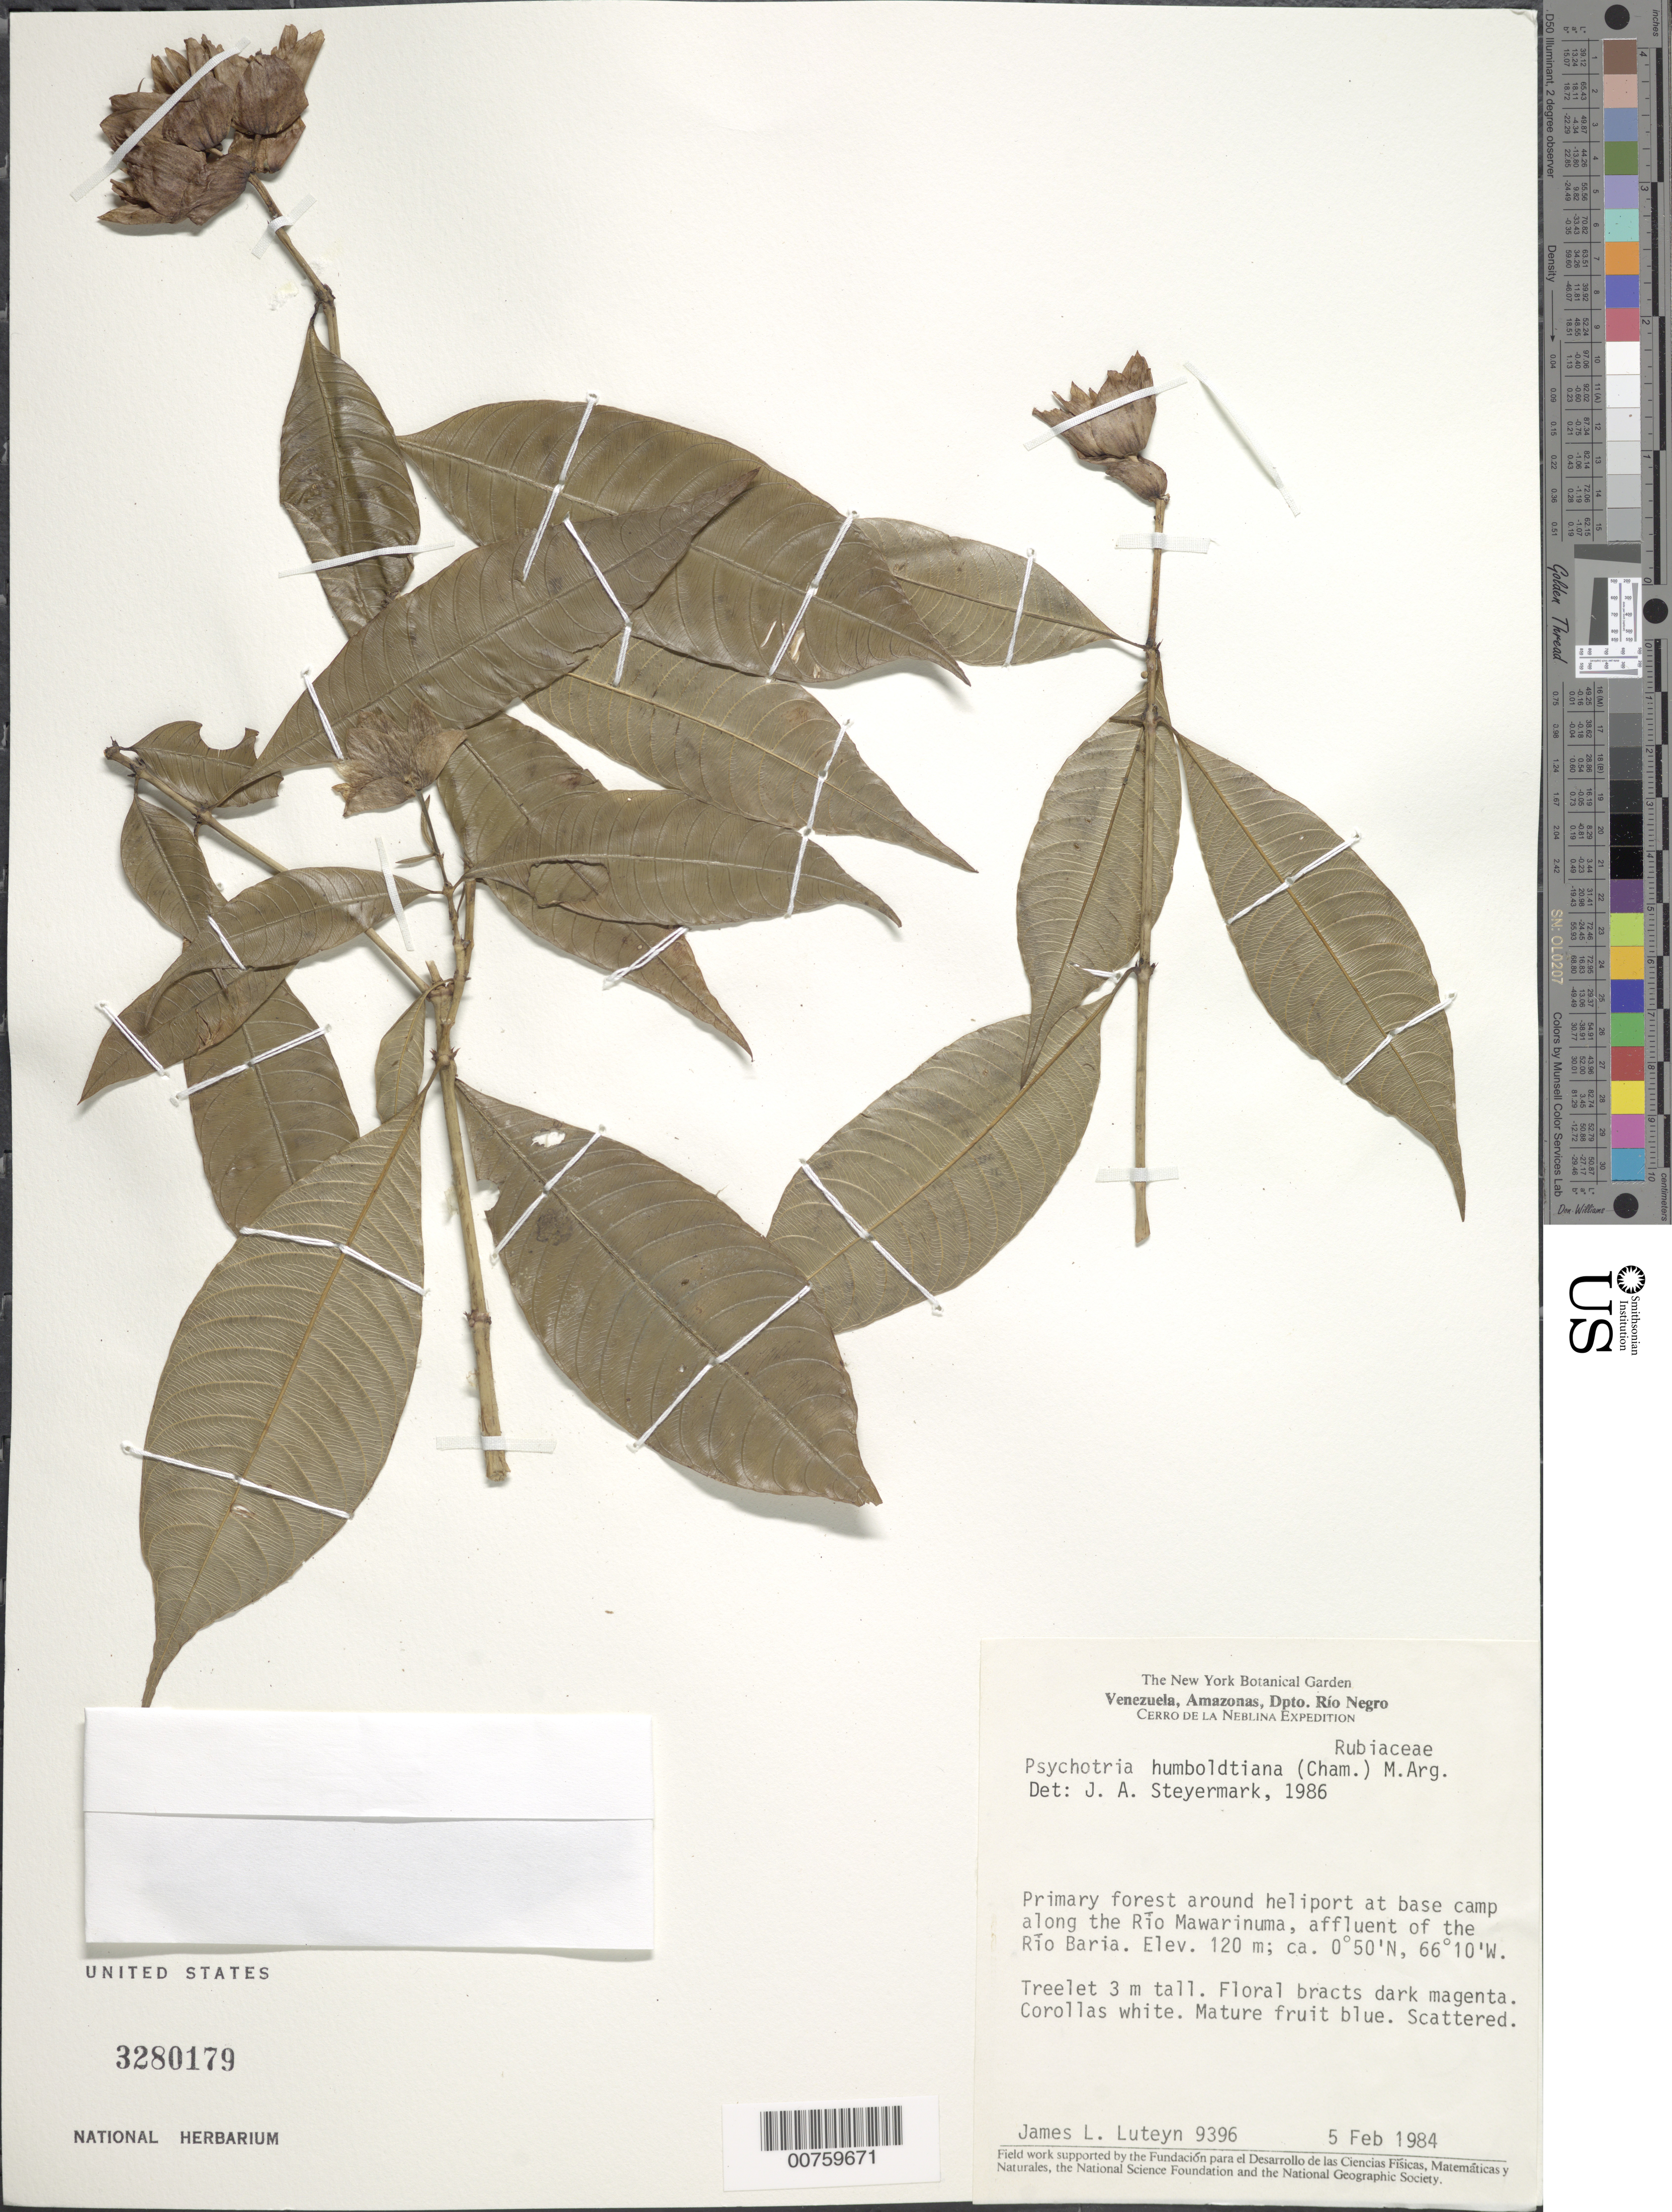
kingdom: Plantae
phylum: Tracheophyta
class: Magnoliopsida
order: Gentianales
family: Rubiaceae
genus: Psychotria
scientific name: Psychotria humboldtiana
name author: (Cham.) Müll. Arg.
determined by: Steyermark, Julian A., (VEN)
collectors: J. L. Luteyn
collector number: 9396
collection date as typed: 5-Feb-84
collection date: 1984-02-05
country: Venezuela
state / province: Amazonas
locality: Río Mawarinuma, affluent of the Río Baria, heliport near base camp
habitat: Primary forest around heliport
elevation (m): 120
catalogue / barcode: US 3280179